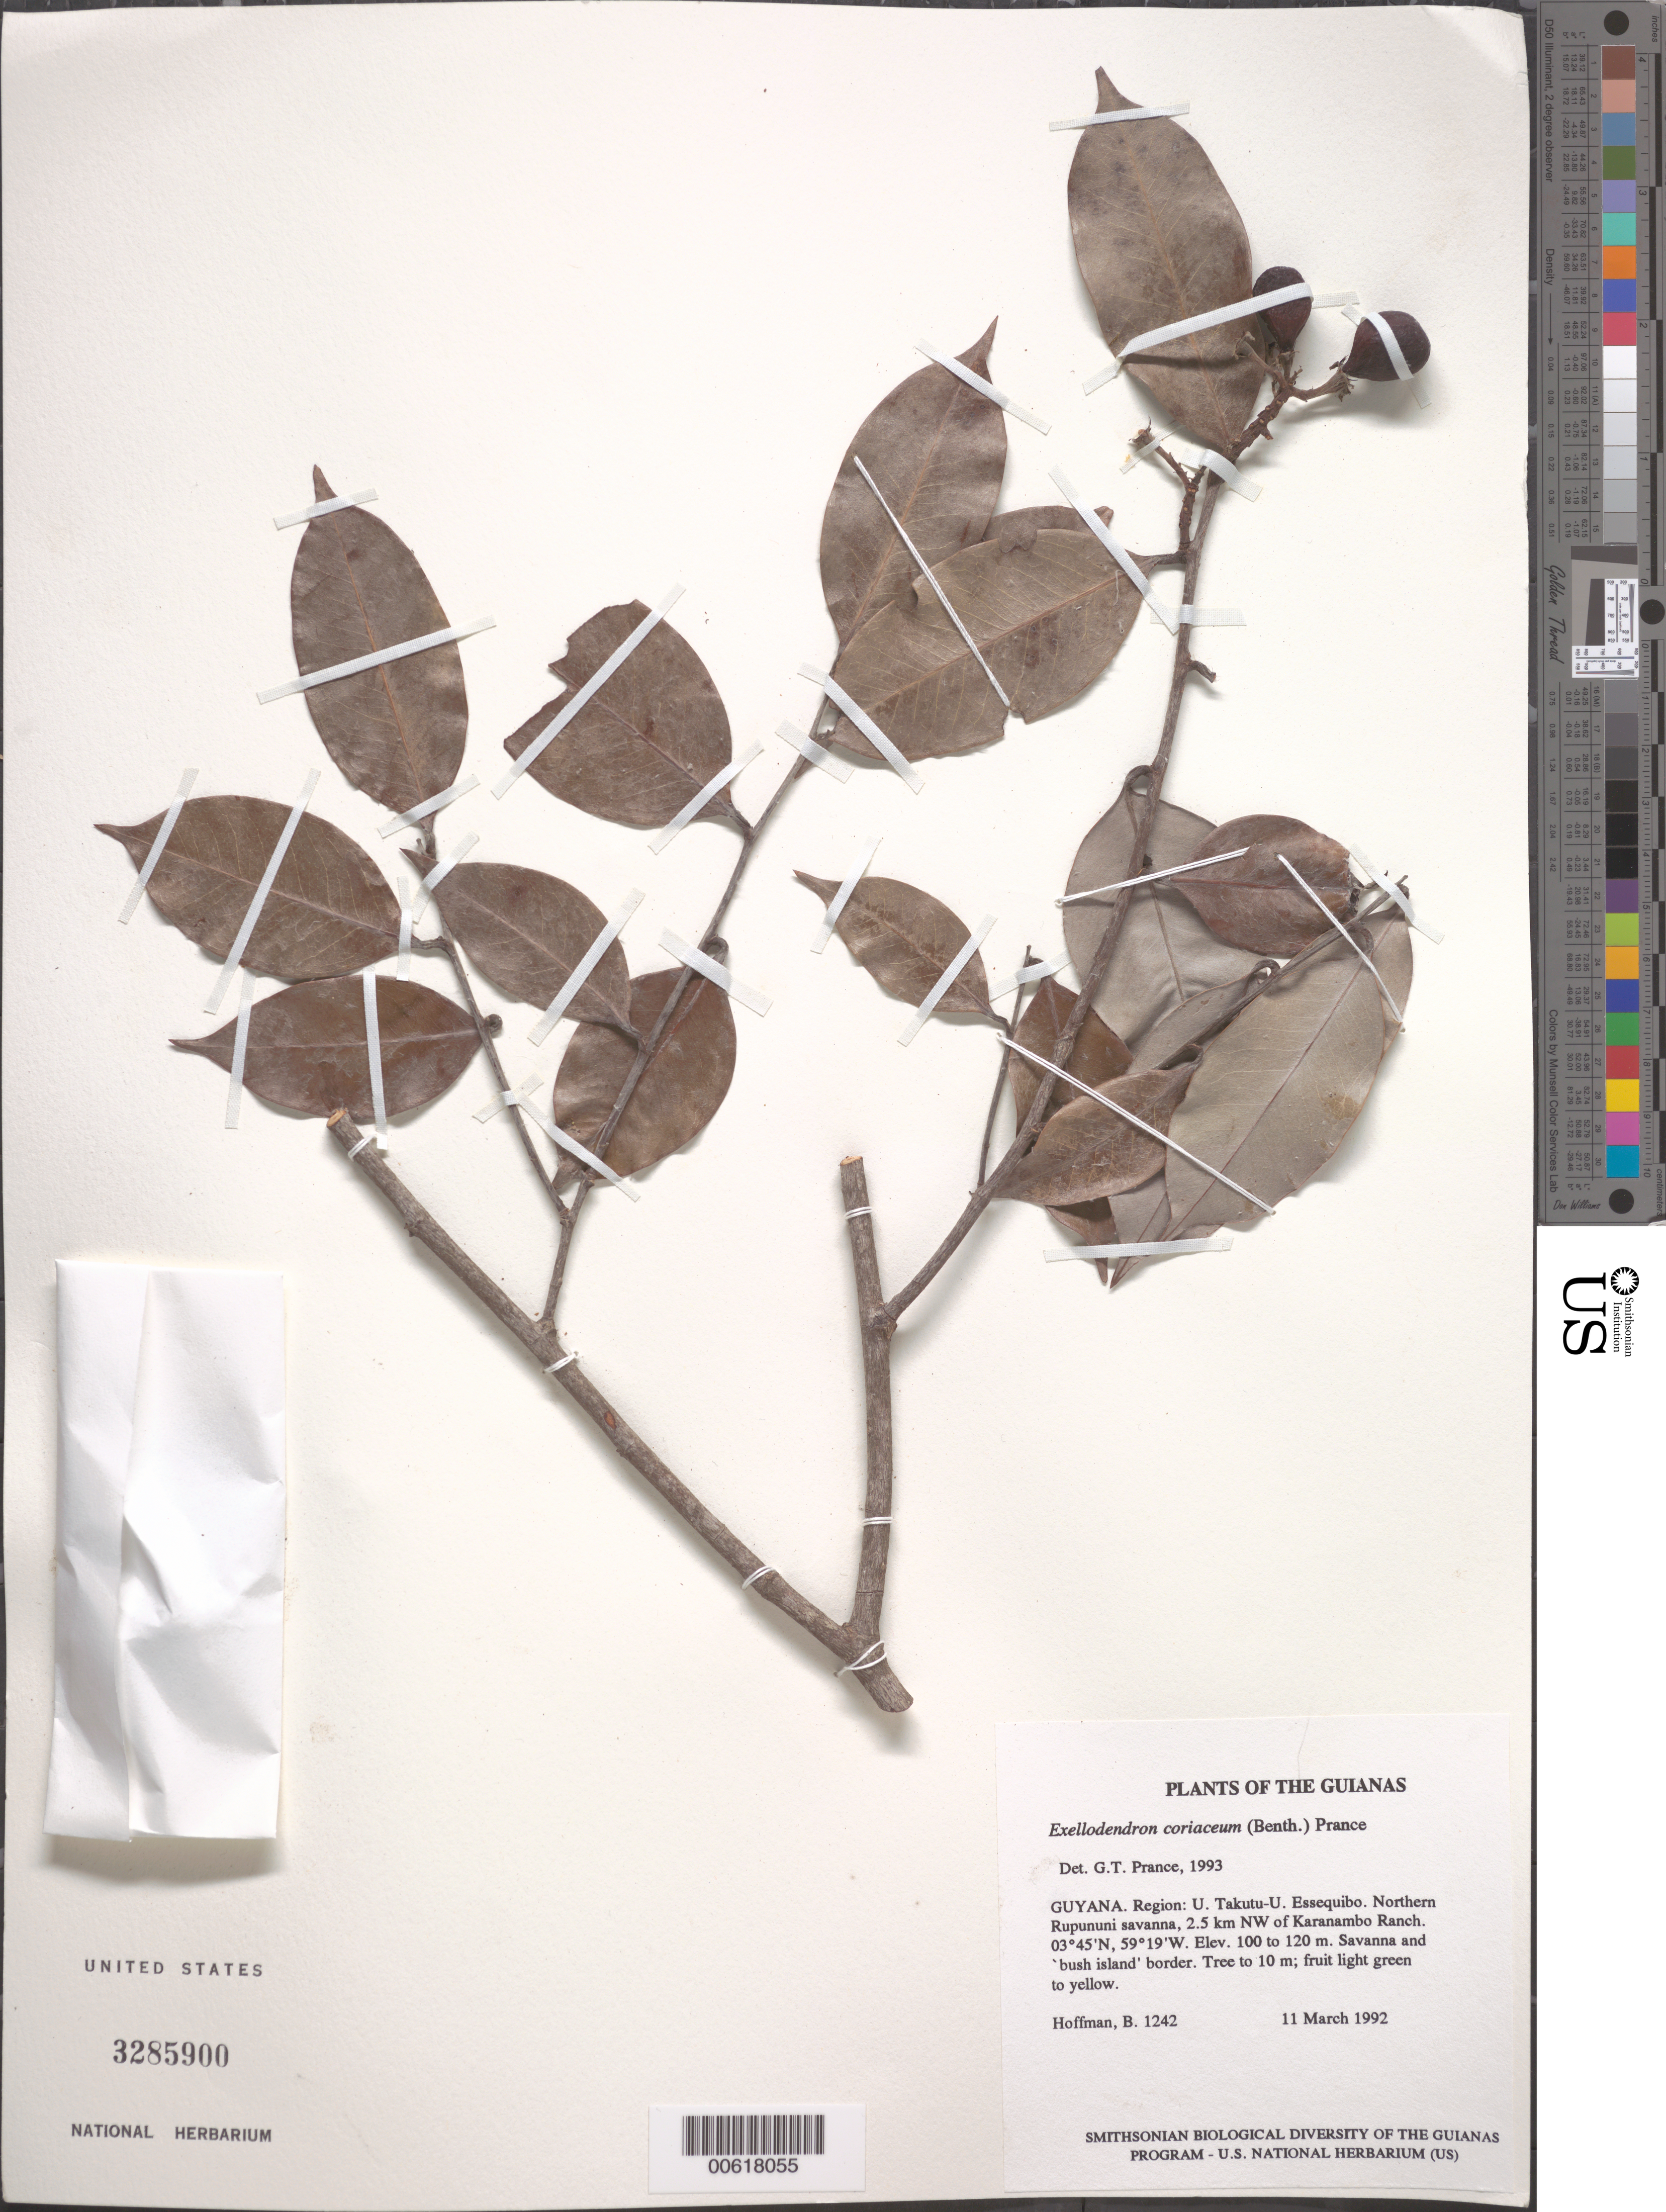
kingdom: Plantae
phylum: Tracheophyta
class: Magnoliopsida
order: Malpighiales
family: Chrysobalanaceae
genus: Exellodendron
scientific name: Exellodendron coriaceum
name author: (Benth.) Prance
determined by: Prance, G. T.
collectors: B. Hoffman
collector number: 1242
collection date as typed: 11 March 1992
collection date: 1992-03-11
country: Guyana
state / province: U. Takutu-U. Essequibo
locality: Northern Rupununi savanna, 2.5 km NW of Karanambo Ranch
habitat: Savanna and "bush island" border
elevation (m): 100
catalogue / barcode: US 3285900